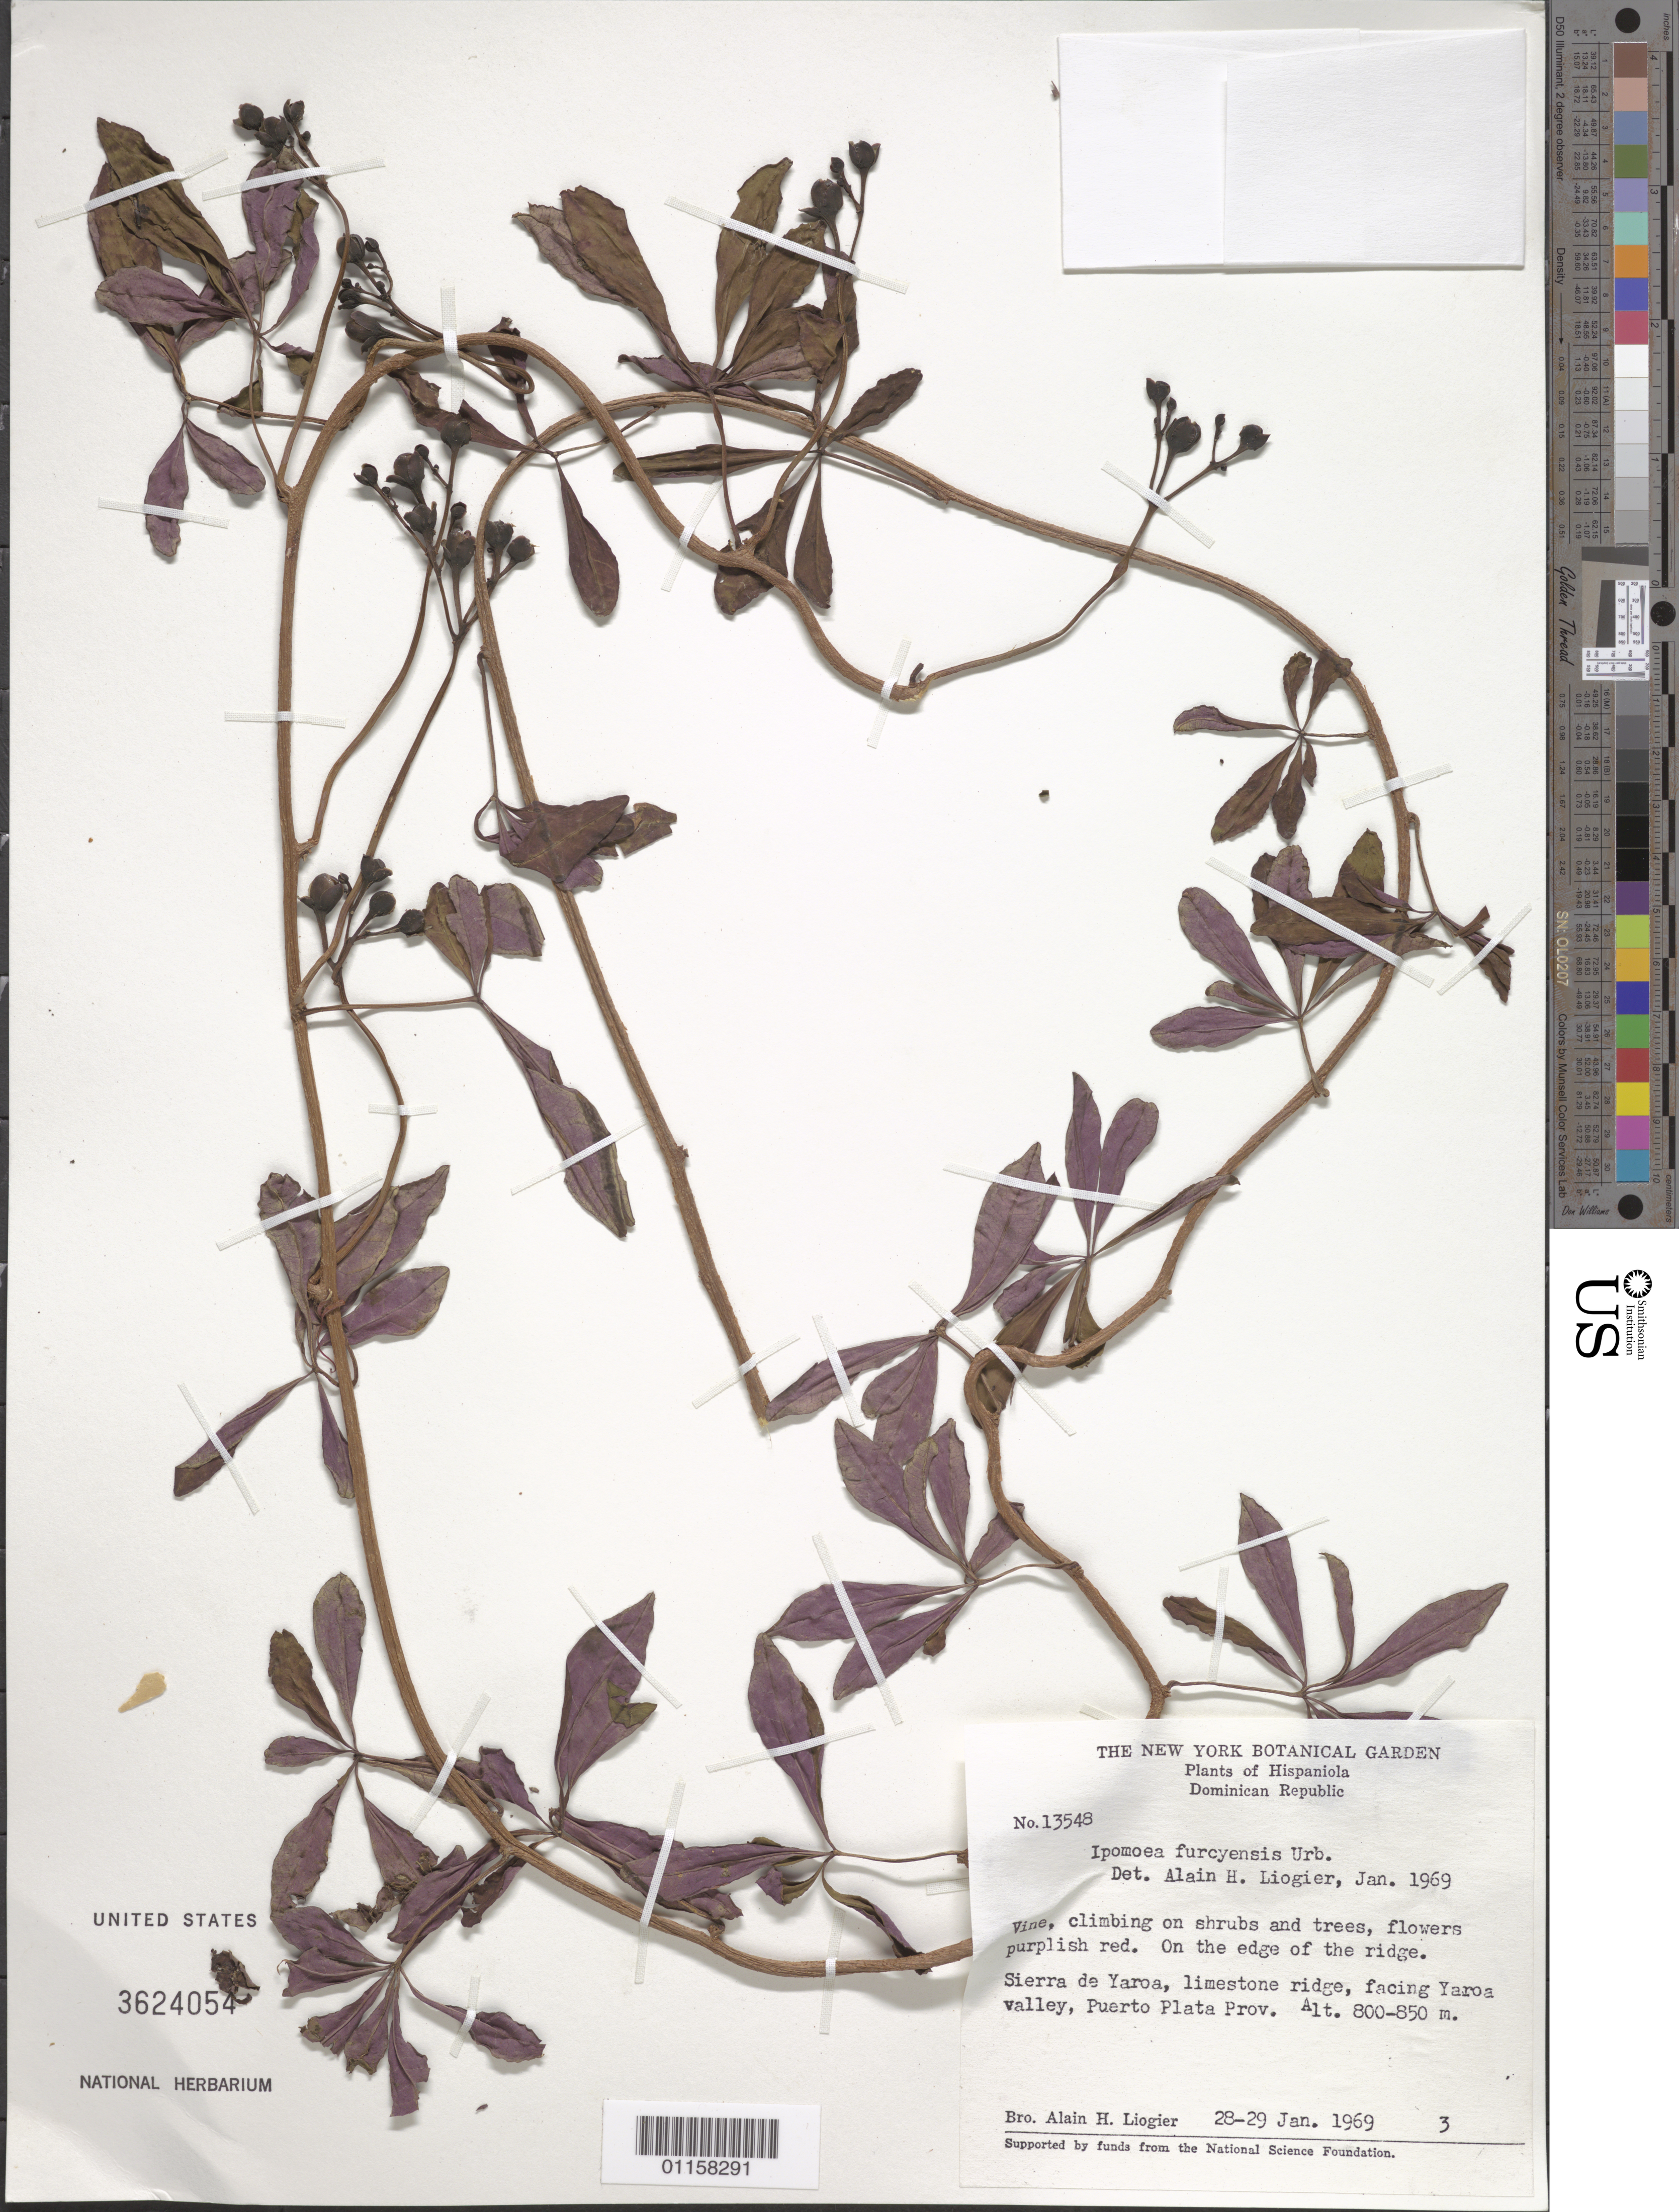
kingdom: Plantae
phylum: Tracheophyta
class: Magnoliopsida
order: Solanales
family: Convolvulaceae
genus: Ipomoea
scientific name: Ipomoea furcyensis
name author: Urb.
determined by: Liogier, Alain H.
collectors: A. H. Liogier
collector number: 13548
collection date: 1969-01-28/1969-01-29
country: Dominican Republic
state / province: Puerto Plata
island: Hispaniola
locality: Sierra de Yaroa, ridge facing Yaroa valley.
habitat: Limestone ridge facing valley. On the edge of the ridge.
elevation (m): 800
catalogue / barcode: US 3624054